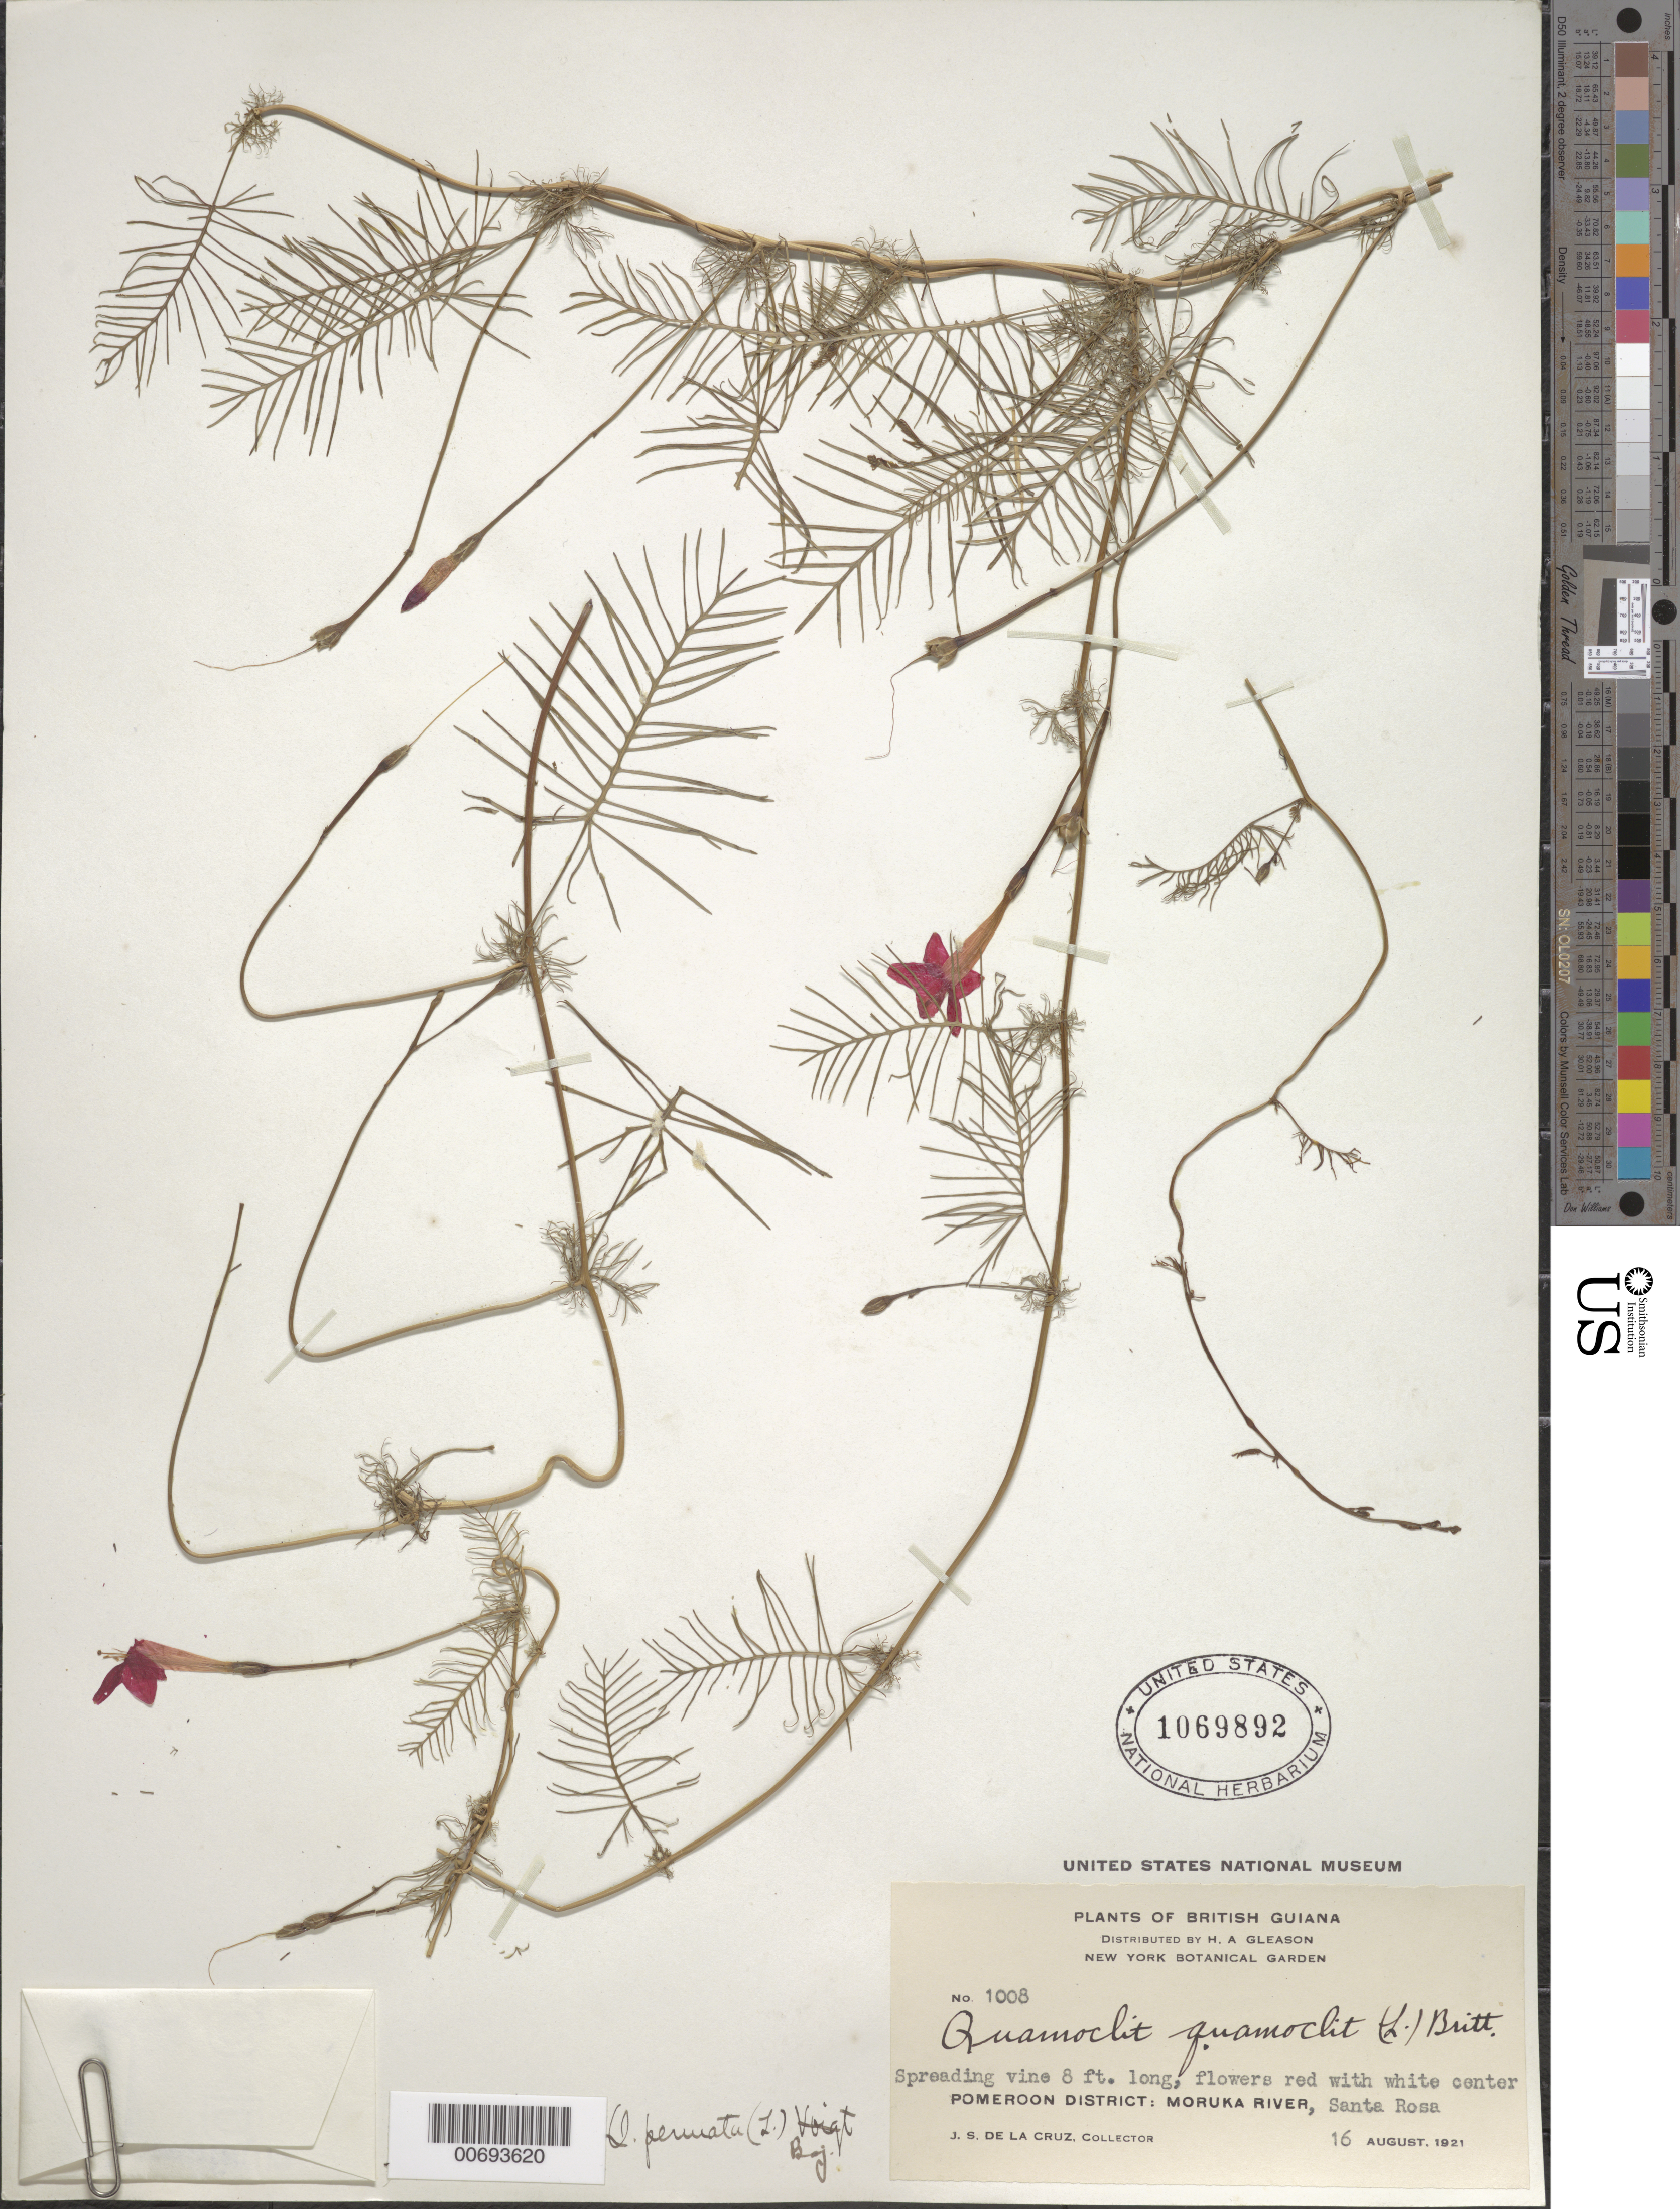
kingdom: Plantae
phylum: Tracheophyta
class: Magnoliopsida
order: Solanales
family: Convolvulaceae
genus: Quamoclit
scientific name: Quamoclit quamoclit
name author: (L.) Britton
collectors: J. S. de la Cruz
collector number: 1008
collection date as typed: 16-Aug-21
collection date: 1921-08-16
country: Guyana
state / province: Barima-Waini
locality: Moruka R., Santa Rosa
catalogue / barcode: US 1069892